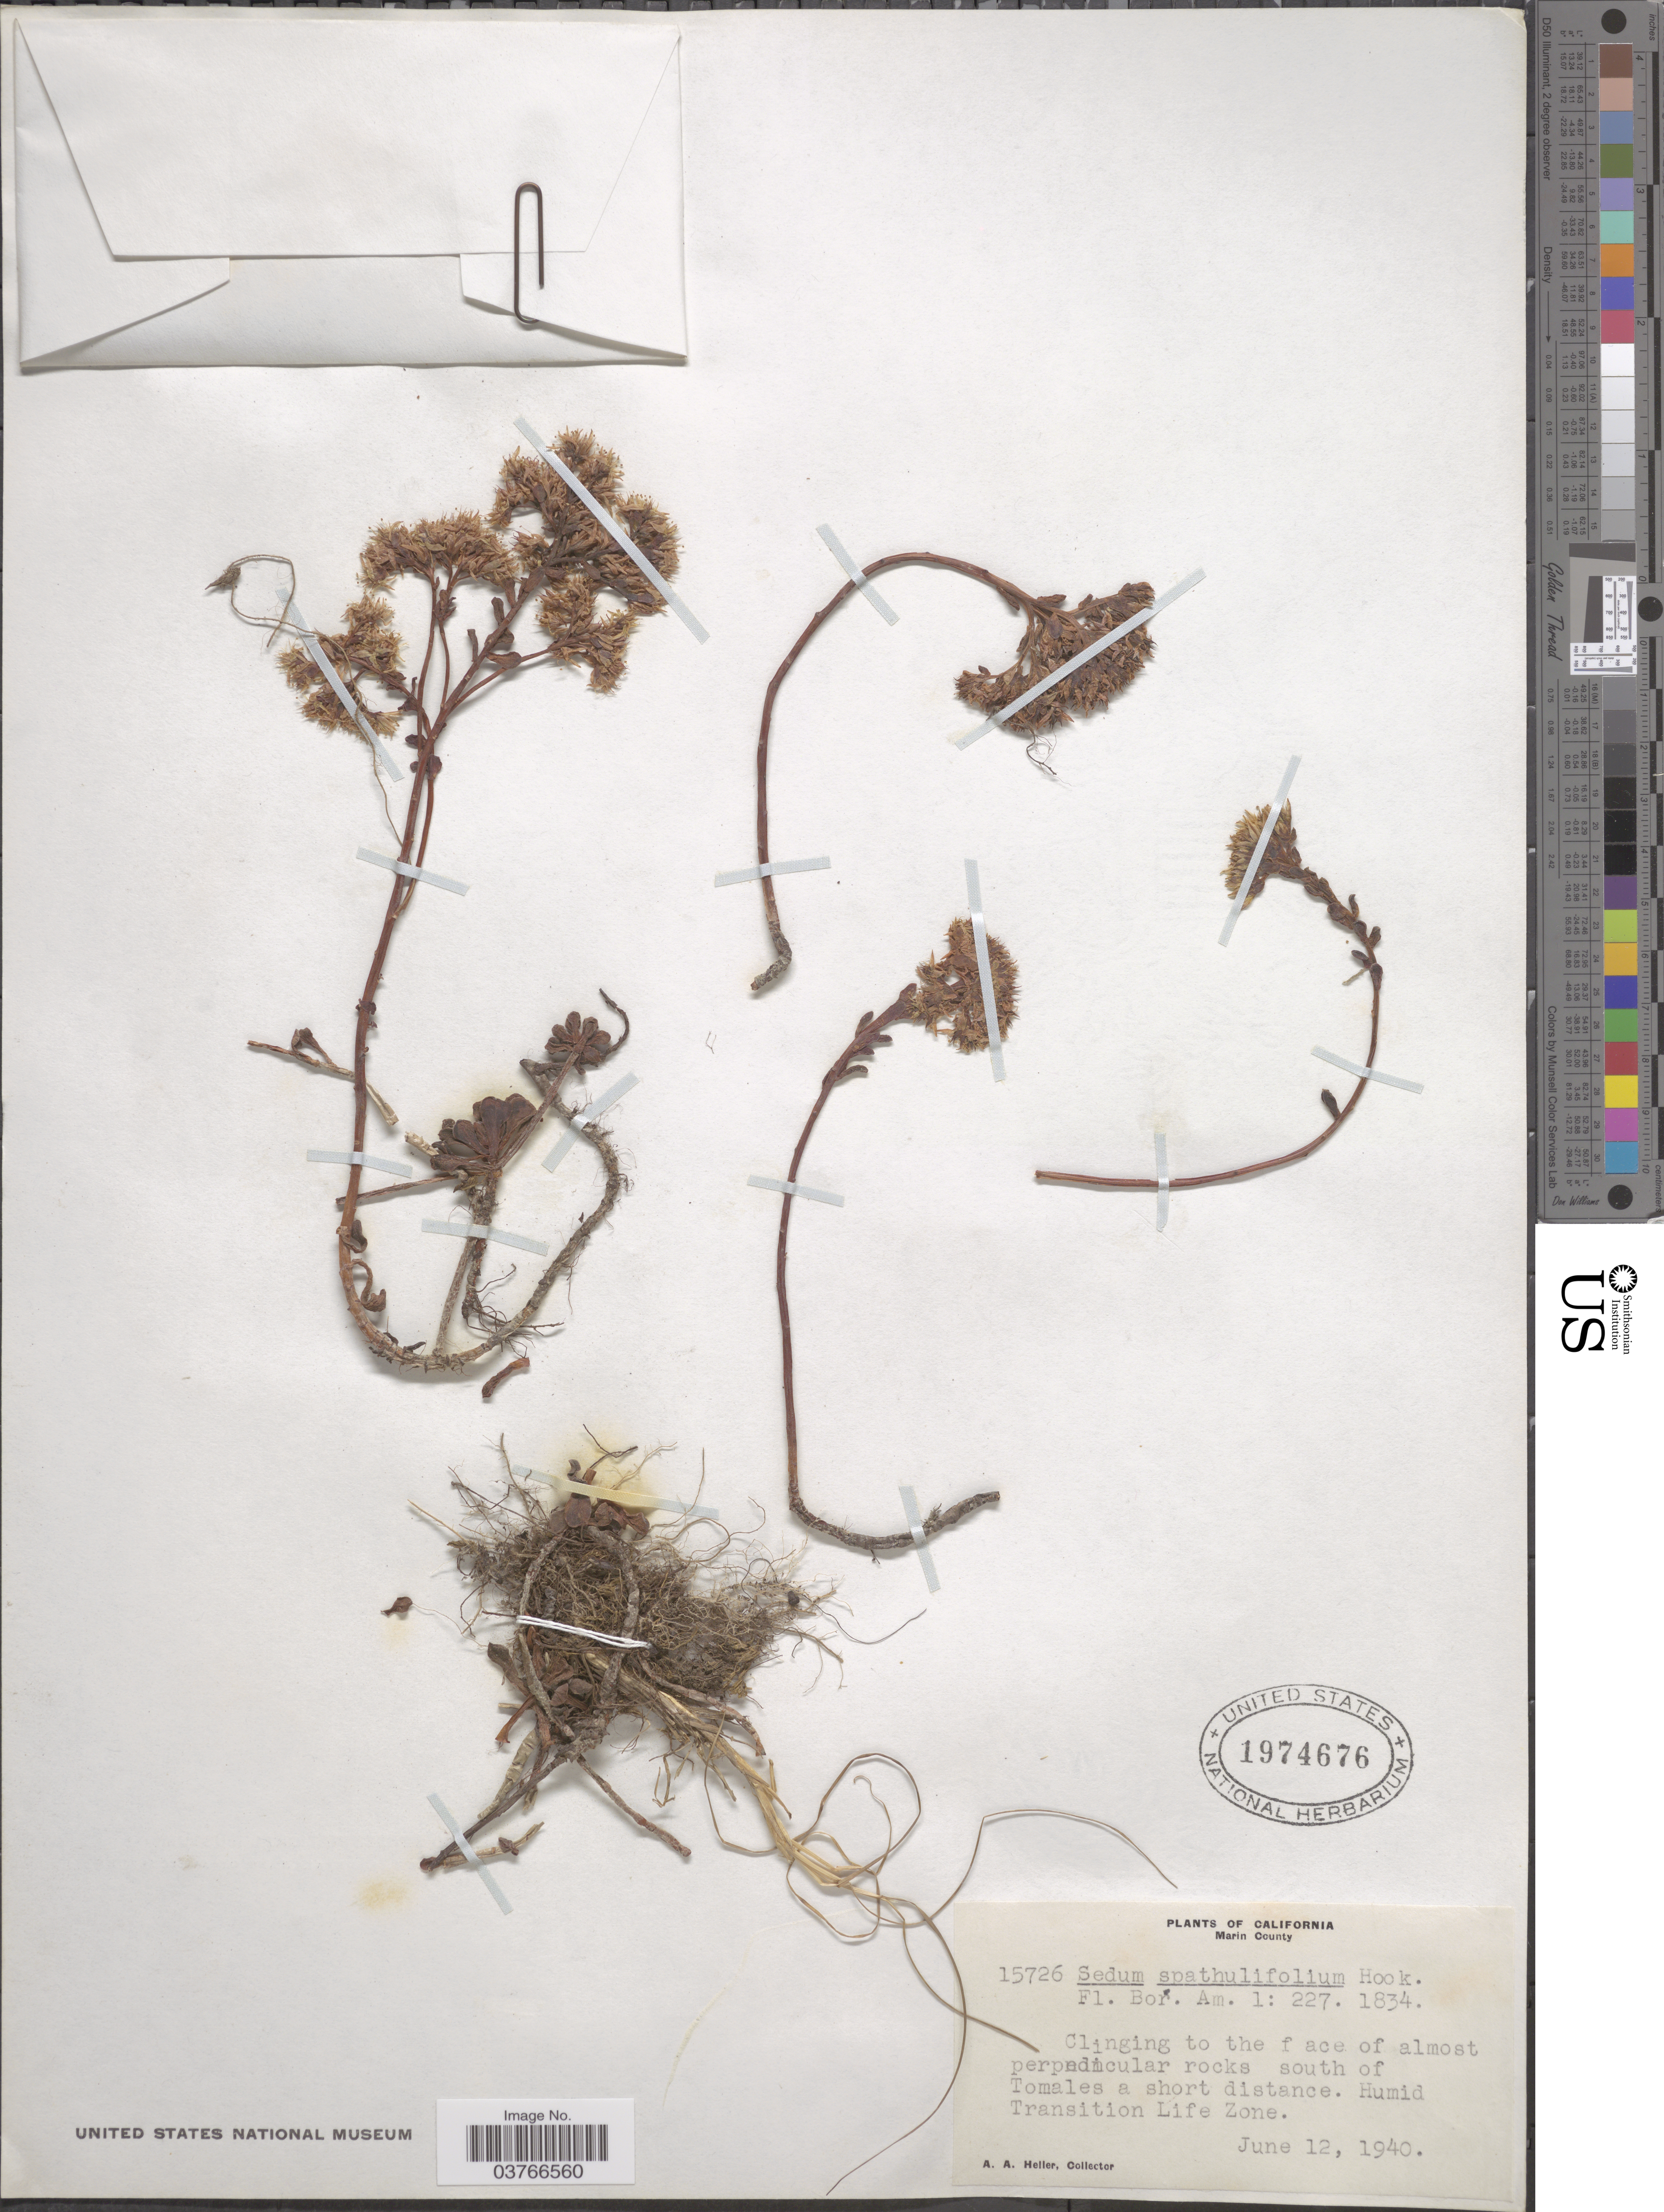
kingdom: Plantae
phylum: Tracheophyta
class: Magnoliopsida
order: Saxifragales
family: Crassulaceae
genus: Sedum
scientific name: Sedum spathulifolium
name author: Hook.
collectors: A. A. Heller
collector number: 15726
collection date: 1940-06-12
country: United States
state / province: California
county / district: Marin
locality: Marin County. South of Tomales a short distance.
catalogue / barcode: US 1974676